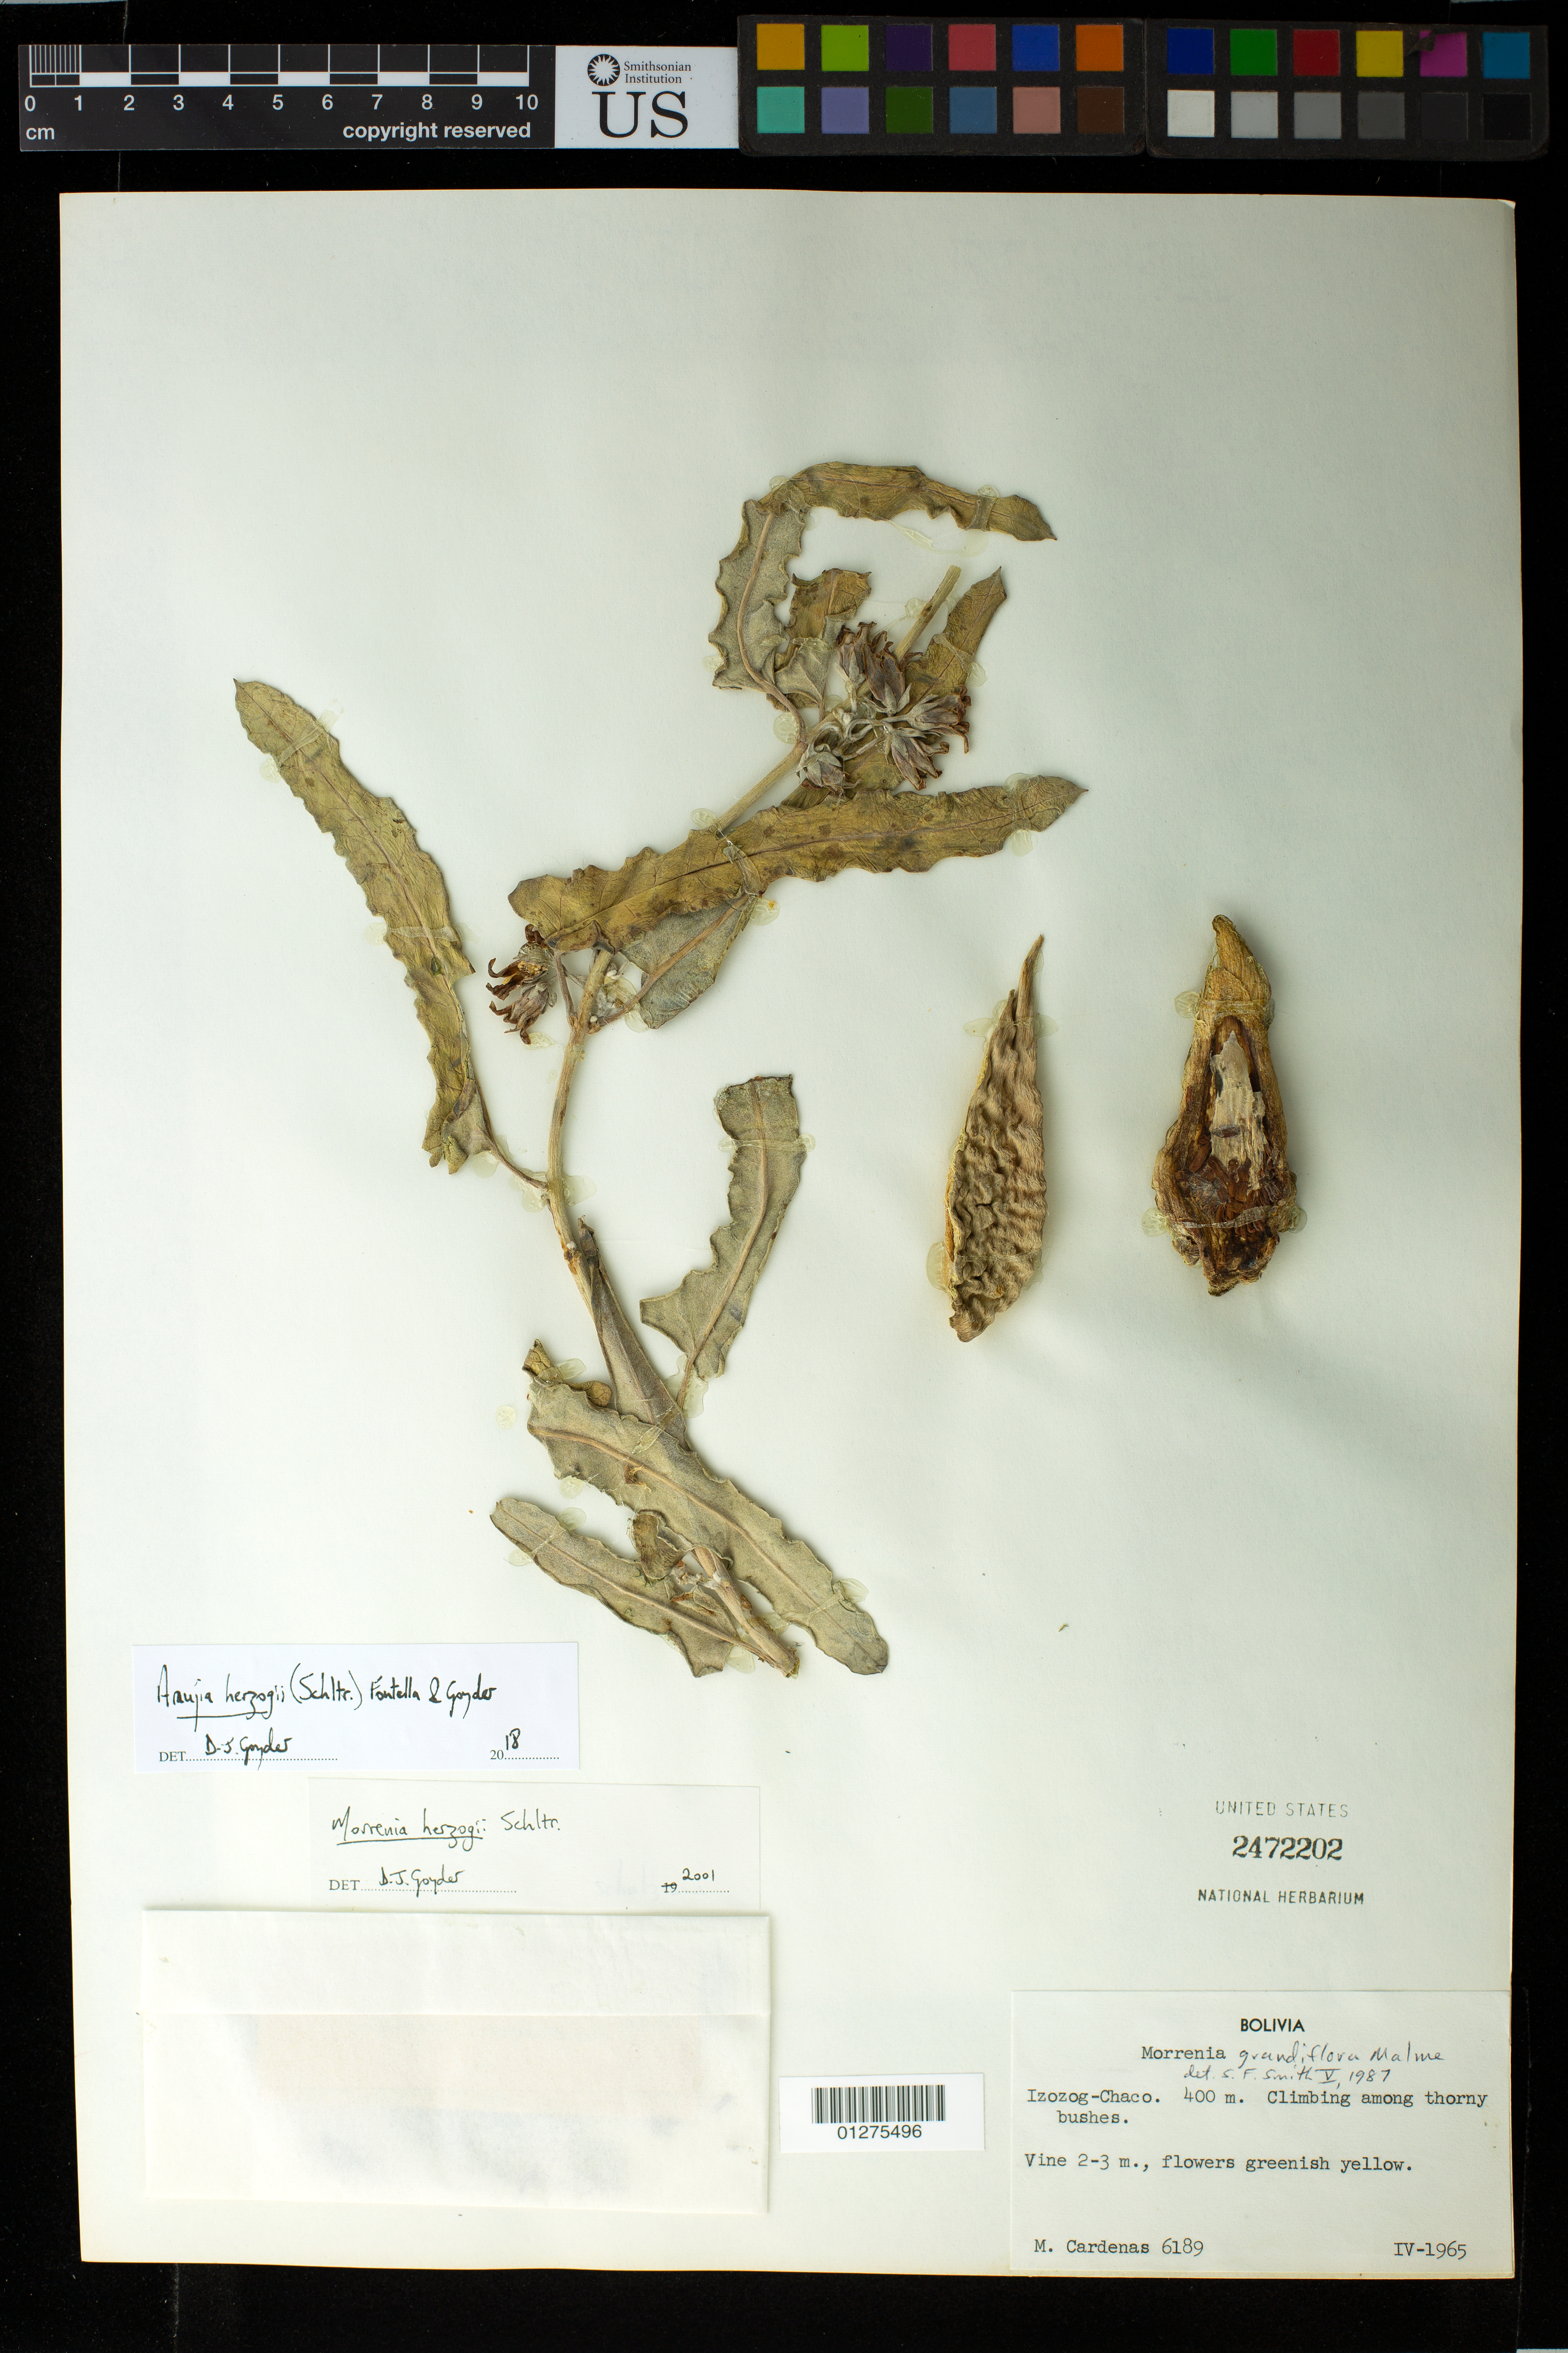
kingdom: Plantae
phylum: Tracheophyta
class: Magnoliopsida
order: Gentianales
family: Apocynaceae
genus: Araujia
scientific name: Araujia odorata (Hook. & Arn.) Fontella & Goyder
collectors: M. Cárdenas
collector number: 11996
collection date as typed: Apr 1965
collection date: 1965-04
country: Bolivia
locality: Izozog-Chaco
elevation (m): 400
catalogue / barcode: US 2472202